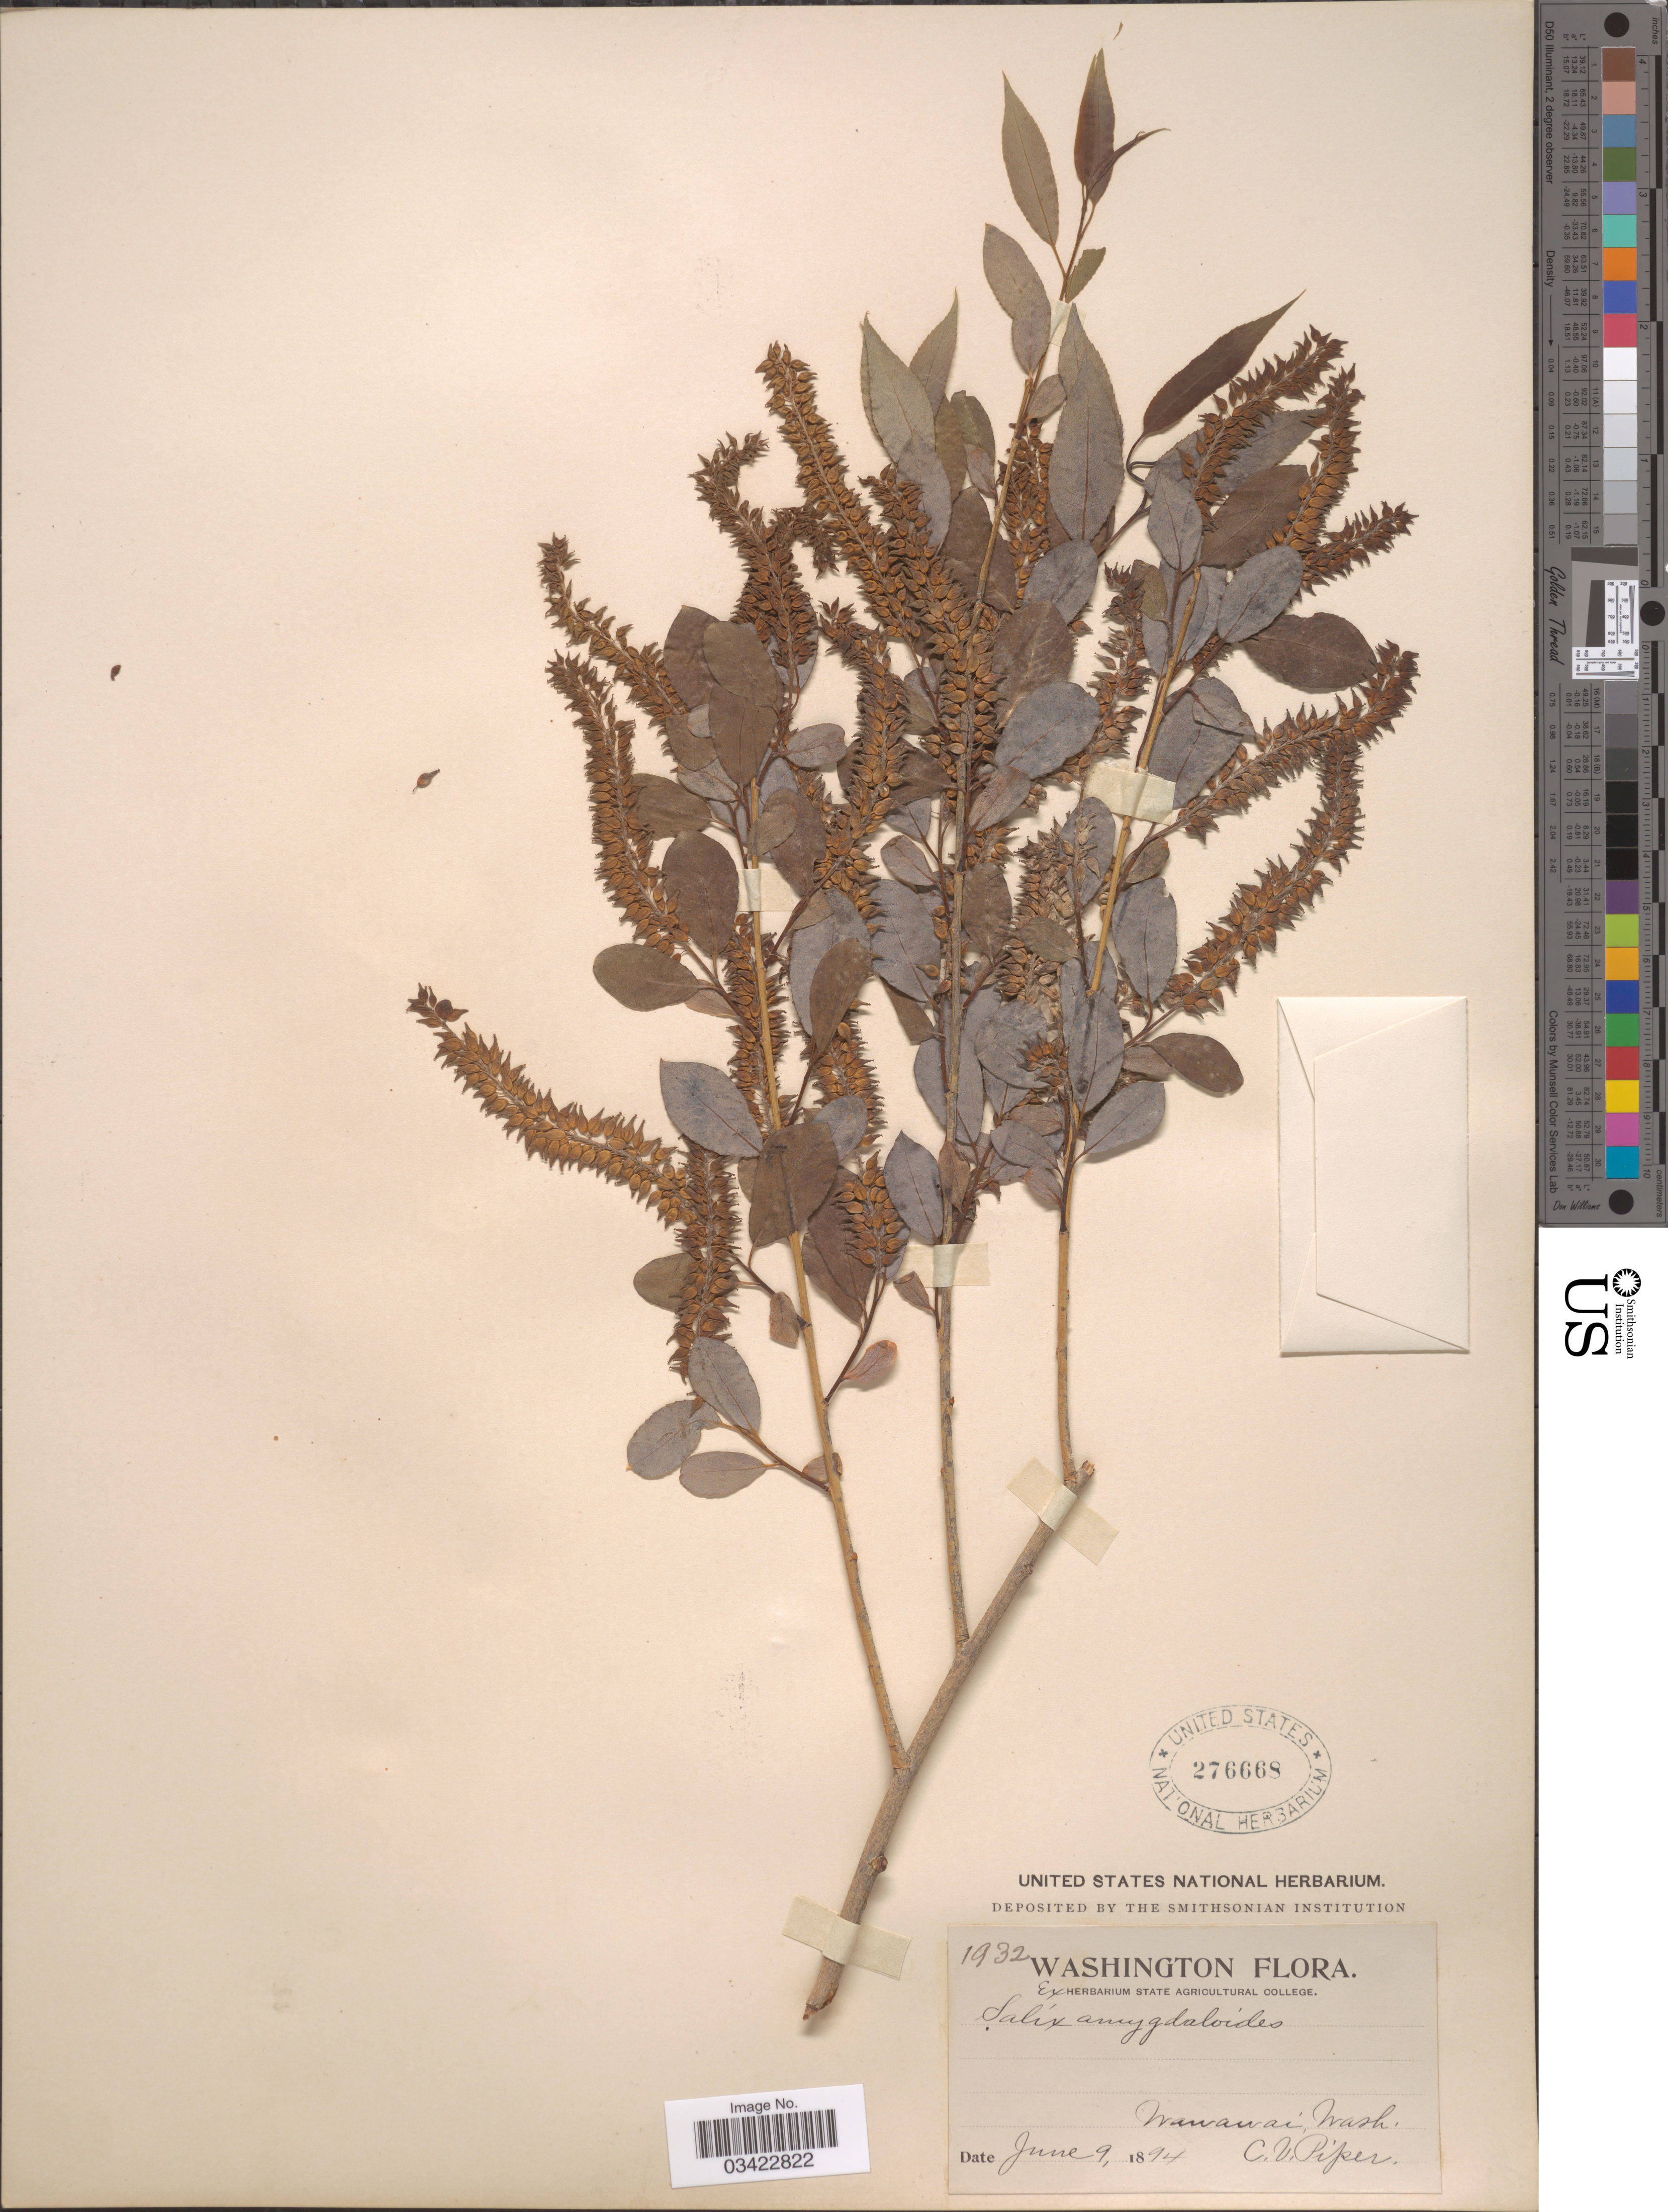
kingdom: Plantae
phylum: Tracheophyta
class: Magnoliopsida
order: Malpighiales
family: Salicaceae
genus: Salix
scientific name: Salix amygdaloides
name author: Andersson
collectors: C. V. Piper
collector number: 1932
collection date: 1894-06-09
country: United States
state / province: Washington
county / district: Whitman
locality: Wawawai.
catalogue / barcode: US 276668